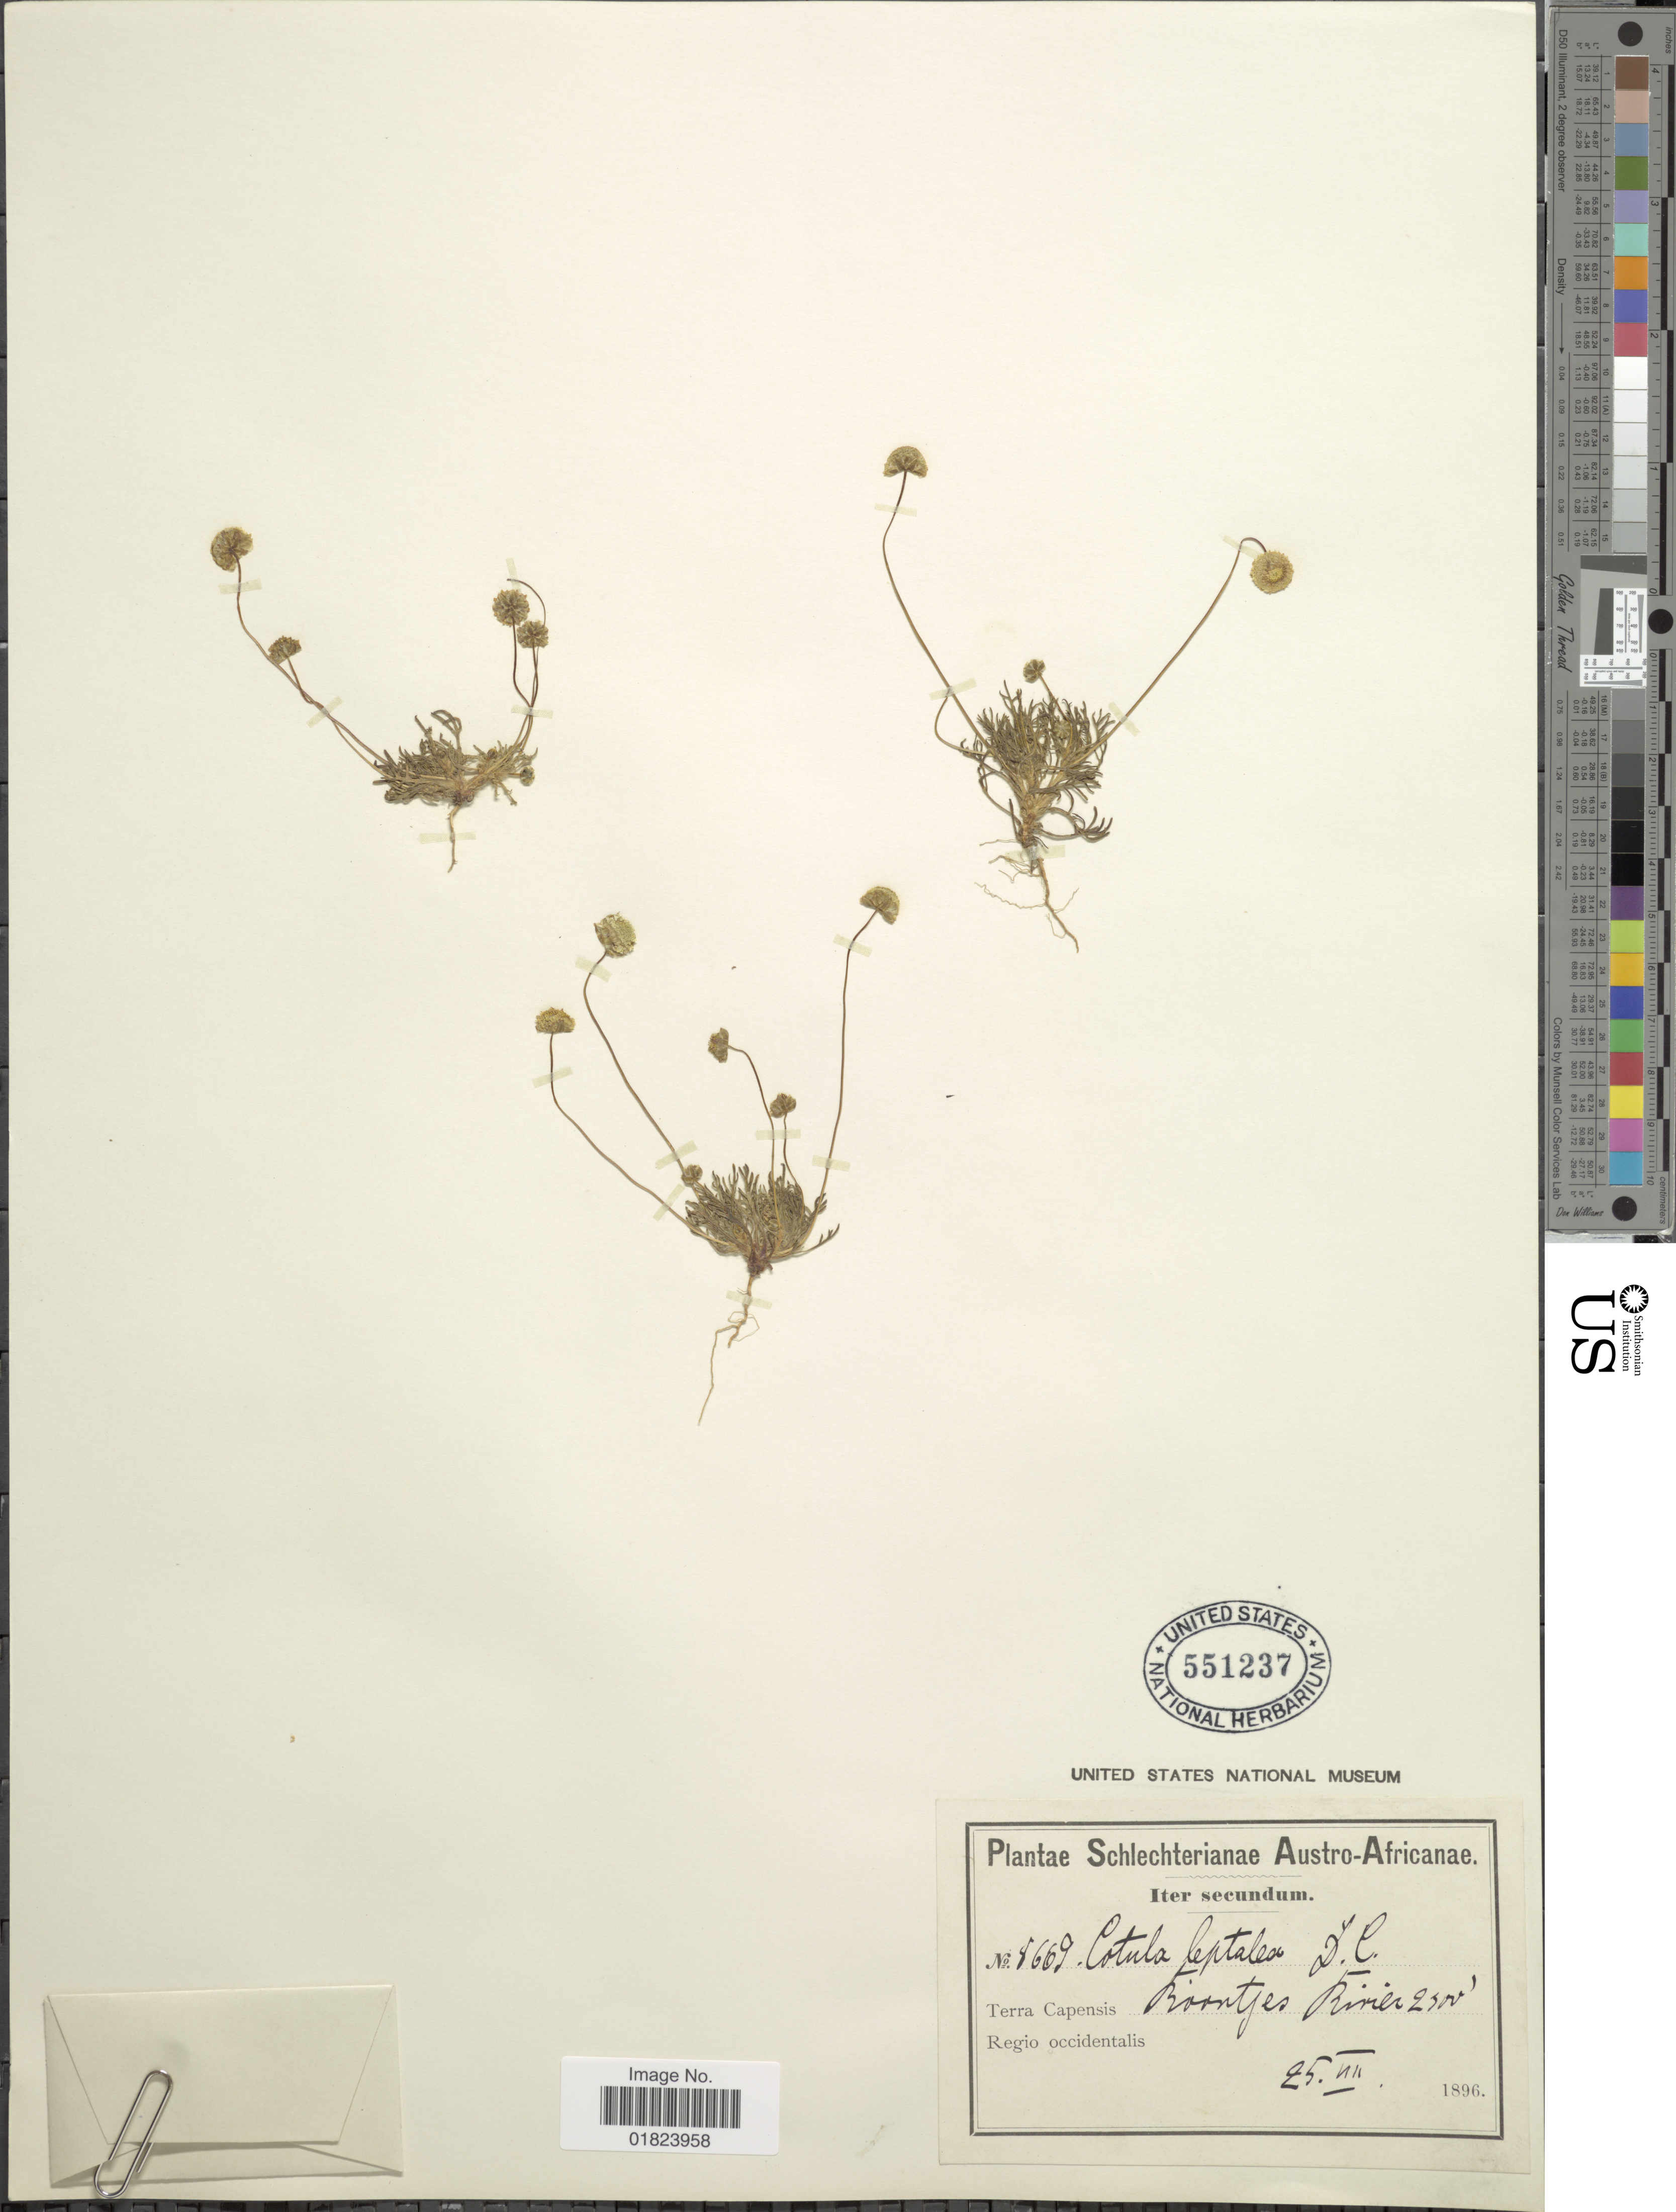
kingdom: Plantae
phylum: Tracheophyta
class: Magnoliopsida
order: Asterales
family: Asteraceae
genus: Cotula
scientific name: Cotula leptalea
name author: DC.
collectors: Schlechter, --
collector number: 8669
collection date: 1896-07-25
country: South Africa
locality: Austro-Africanae, iter secundum, Terra Capensis Boontjes Rivier, Regio occidentalis.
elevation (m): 762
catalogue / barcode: US 551237